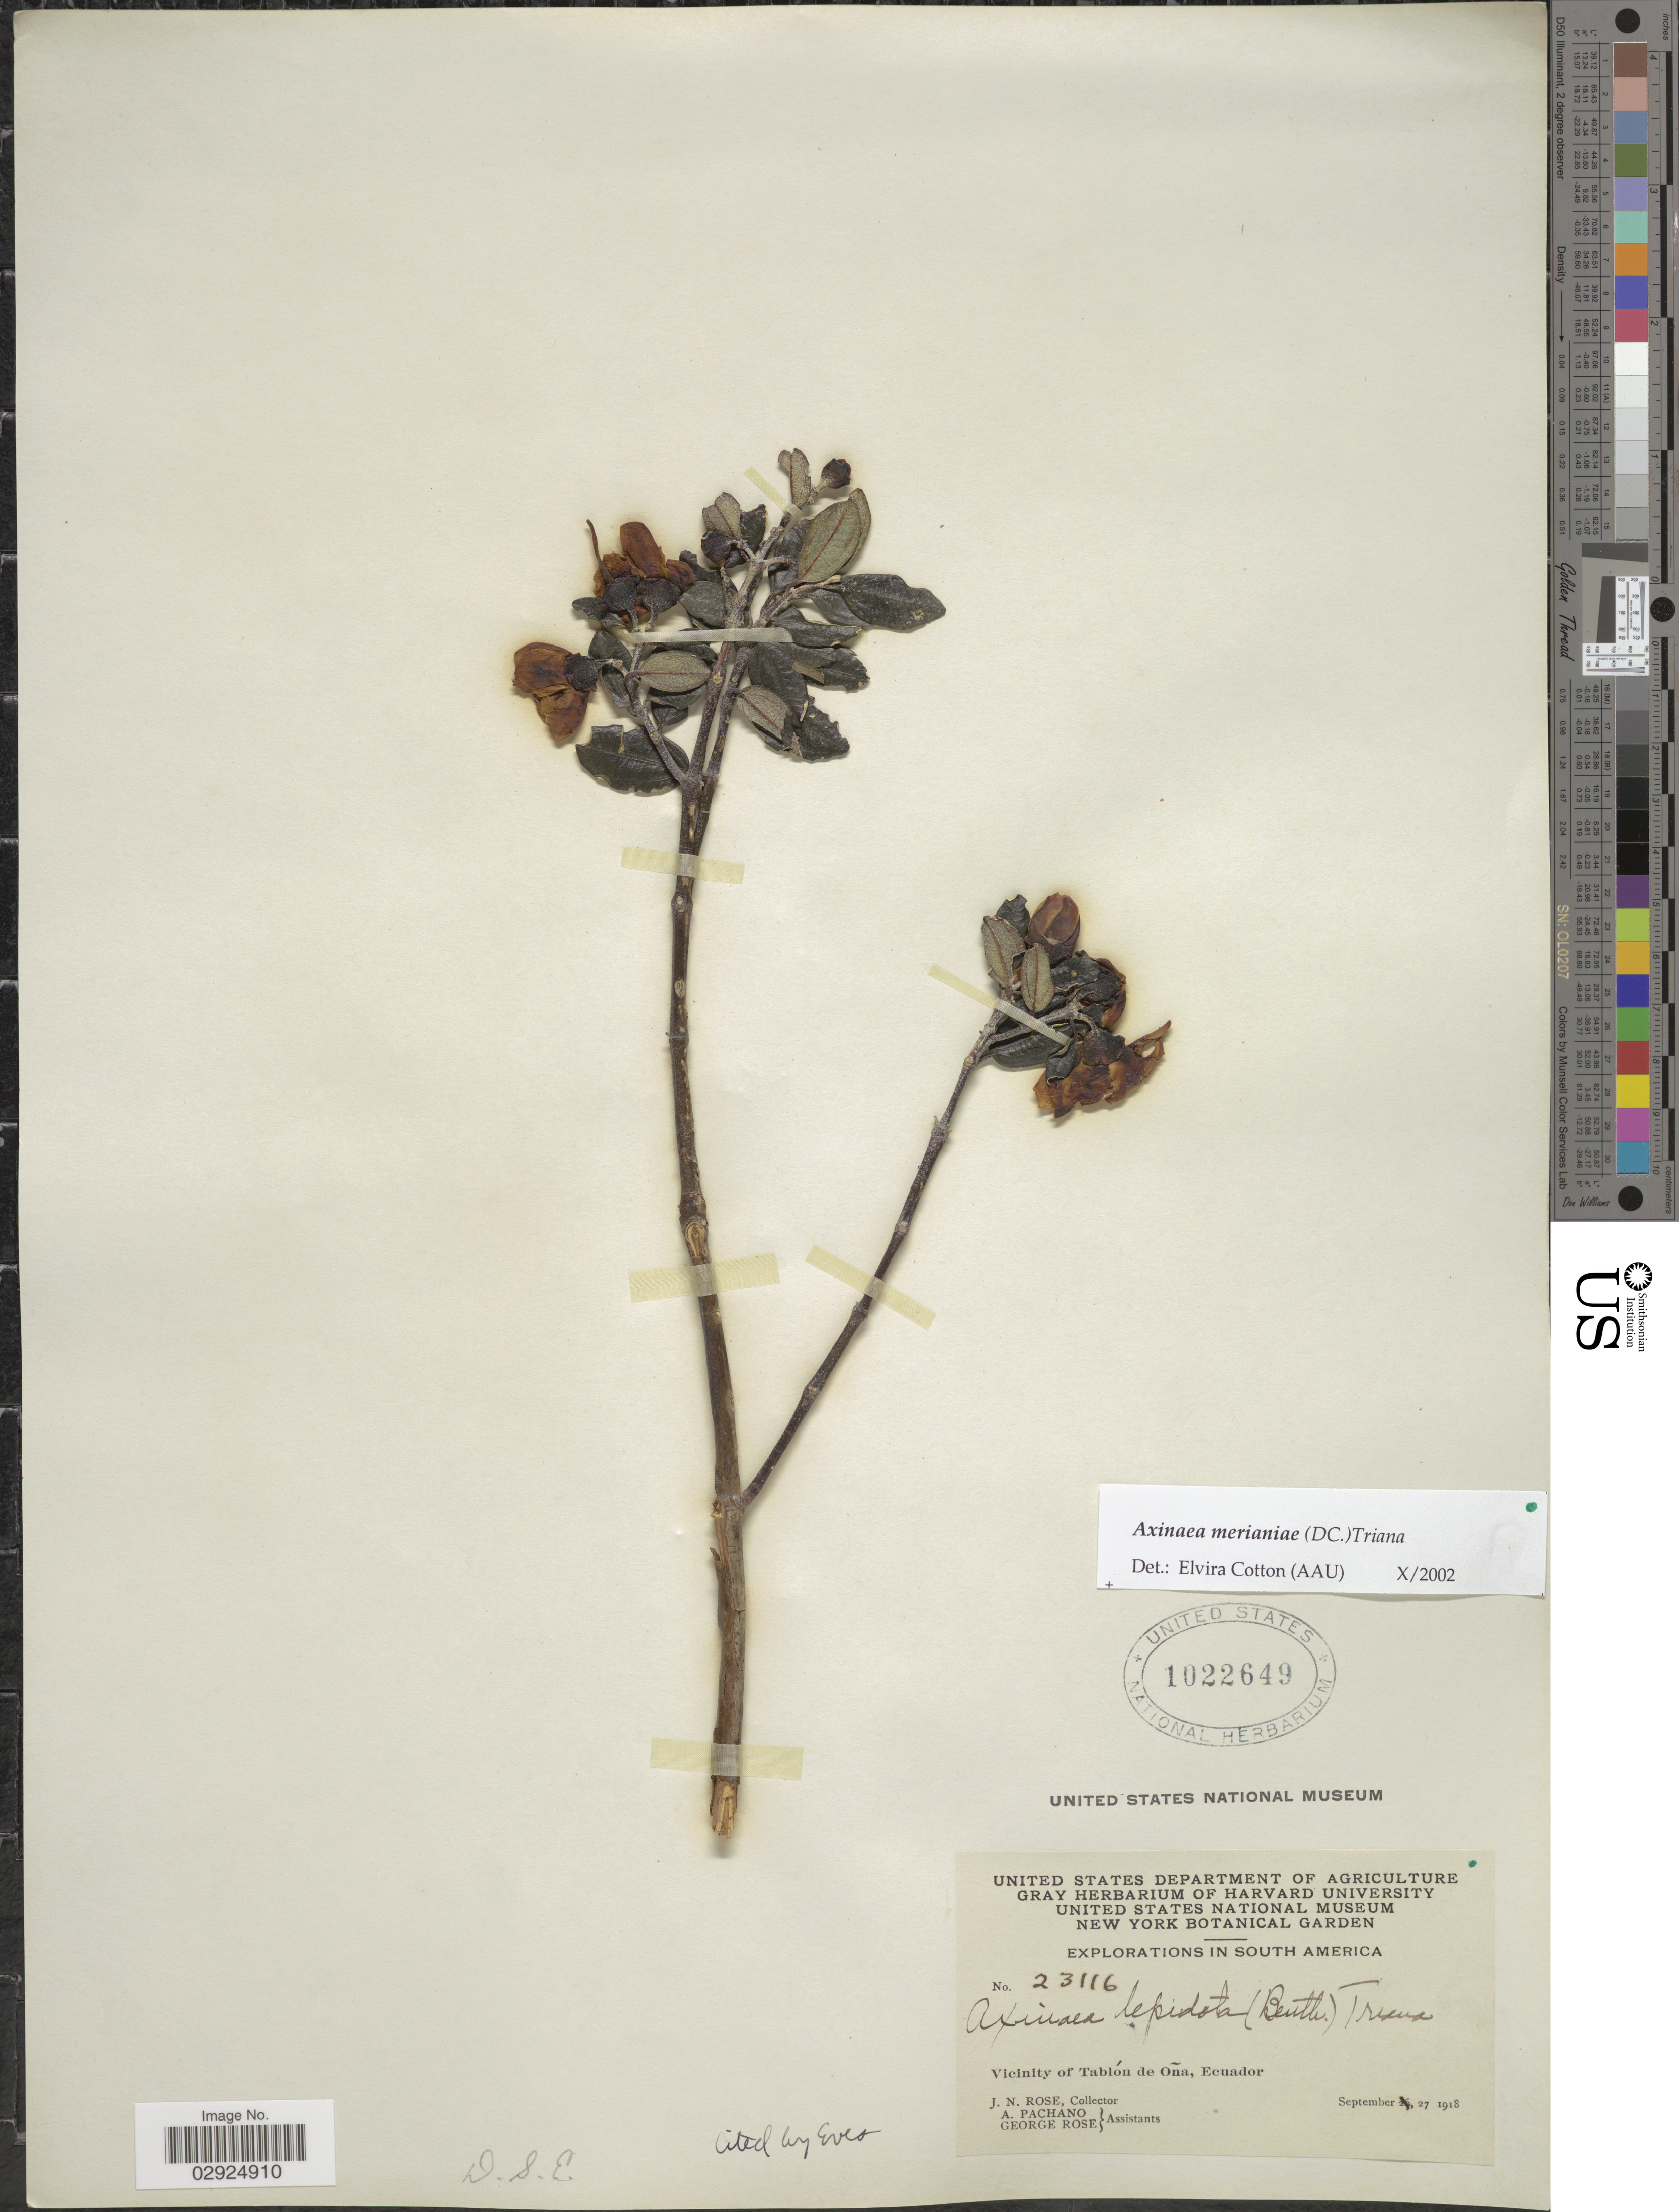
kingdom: Plantae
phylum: Tracheophyta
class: Magnoliopsida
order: Myrtales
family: Melastomataceae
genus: Axinaea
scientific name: Axinaea merianiae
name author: (DC.) Triana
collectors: J. N. Rose, A. Pachano & G. Rose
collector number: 23116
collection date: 1918-09-27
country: Ecuador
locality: Vicinity of Tablón de Oña.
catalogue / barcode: US 1022649